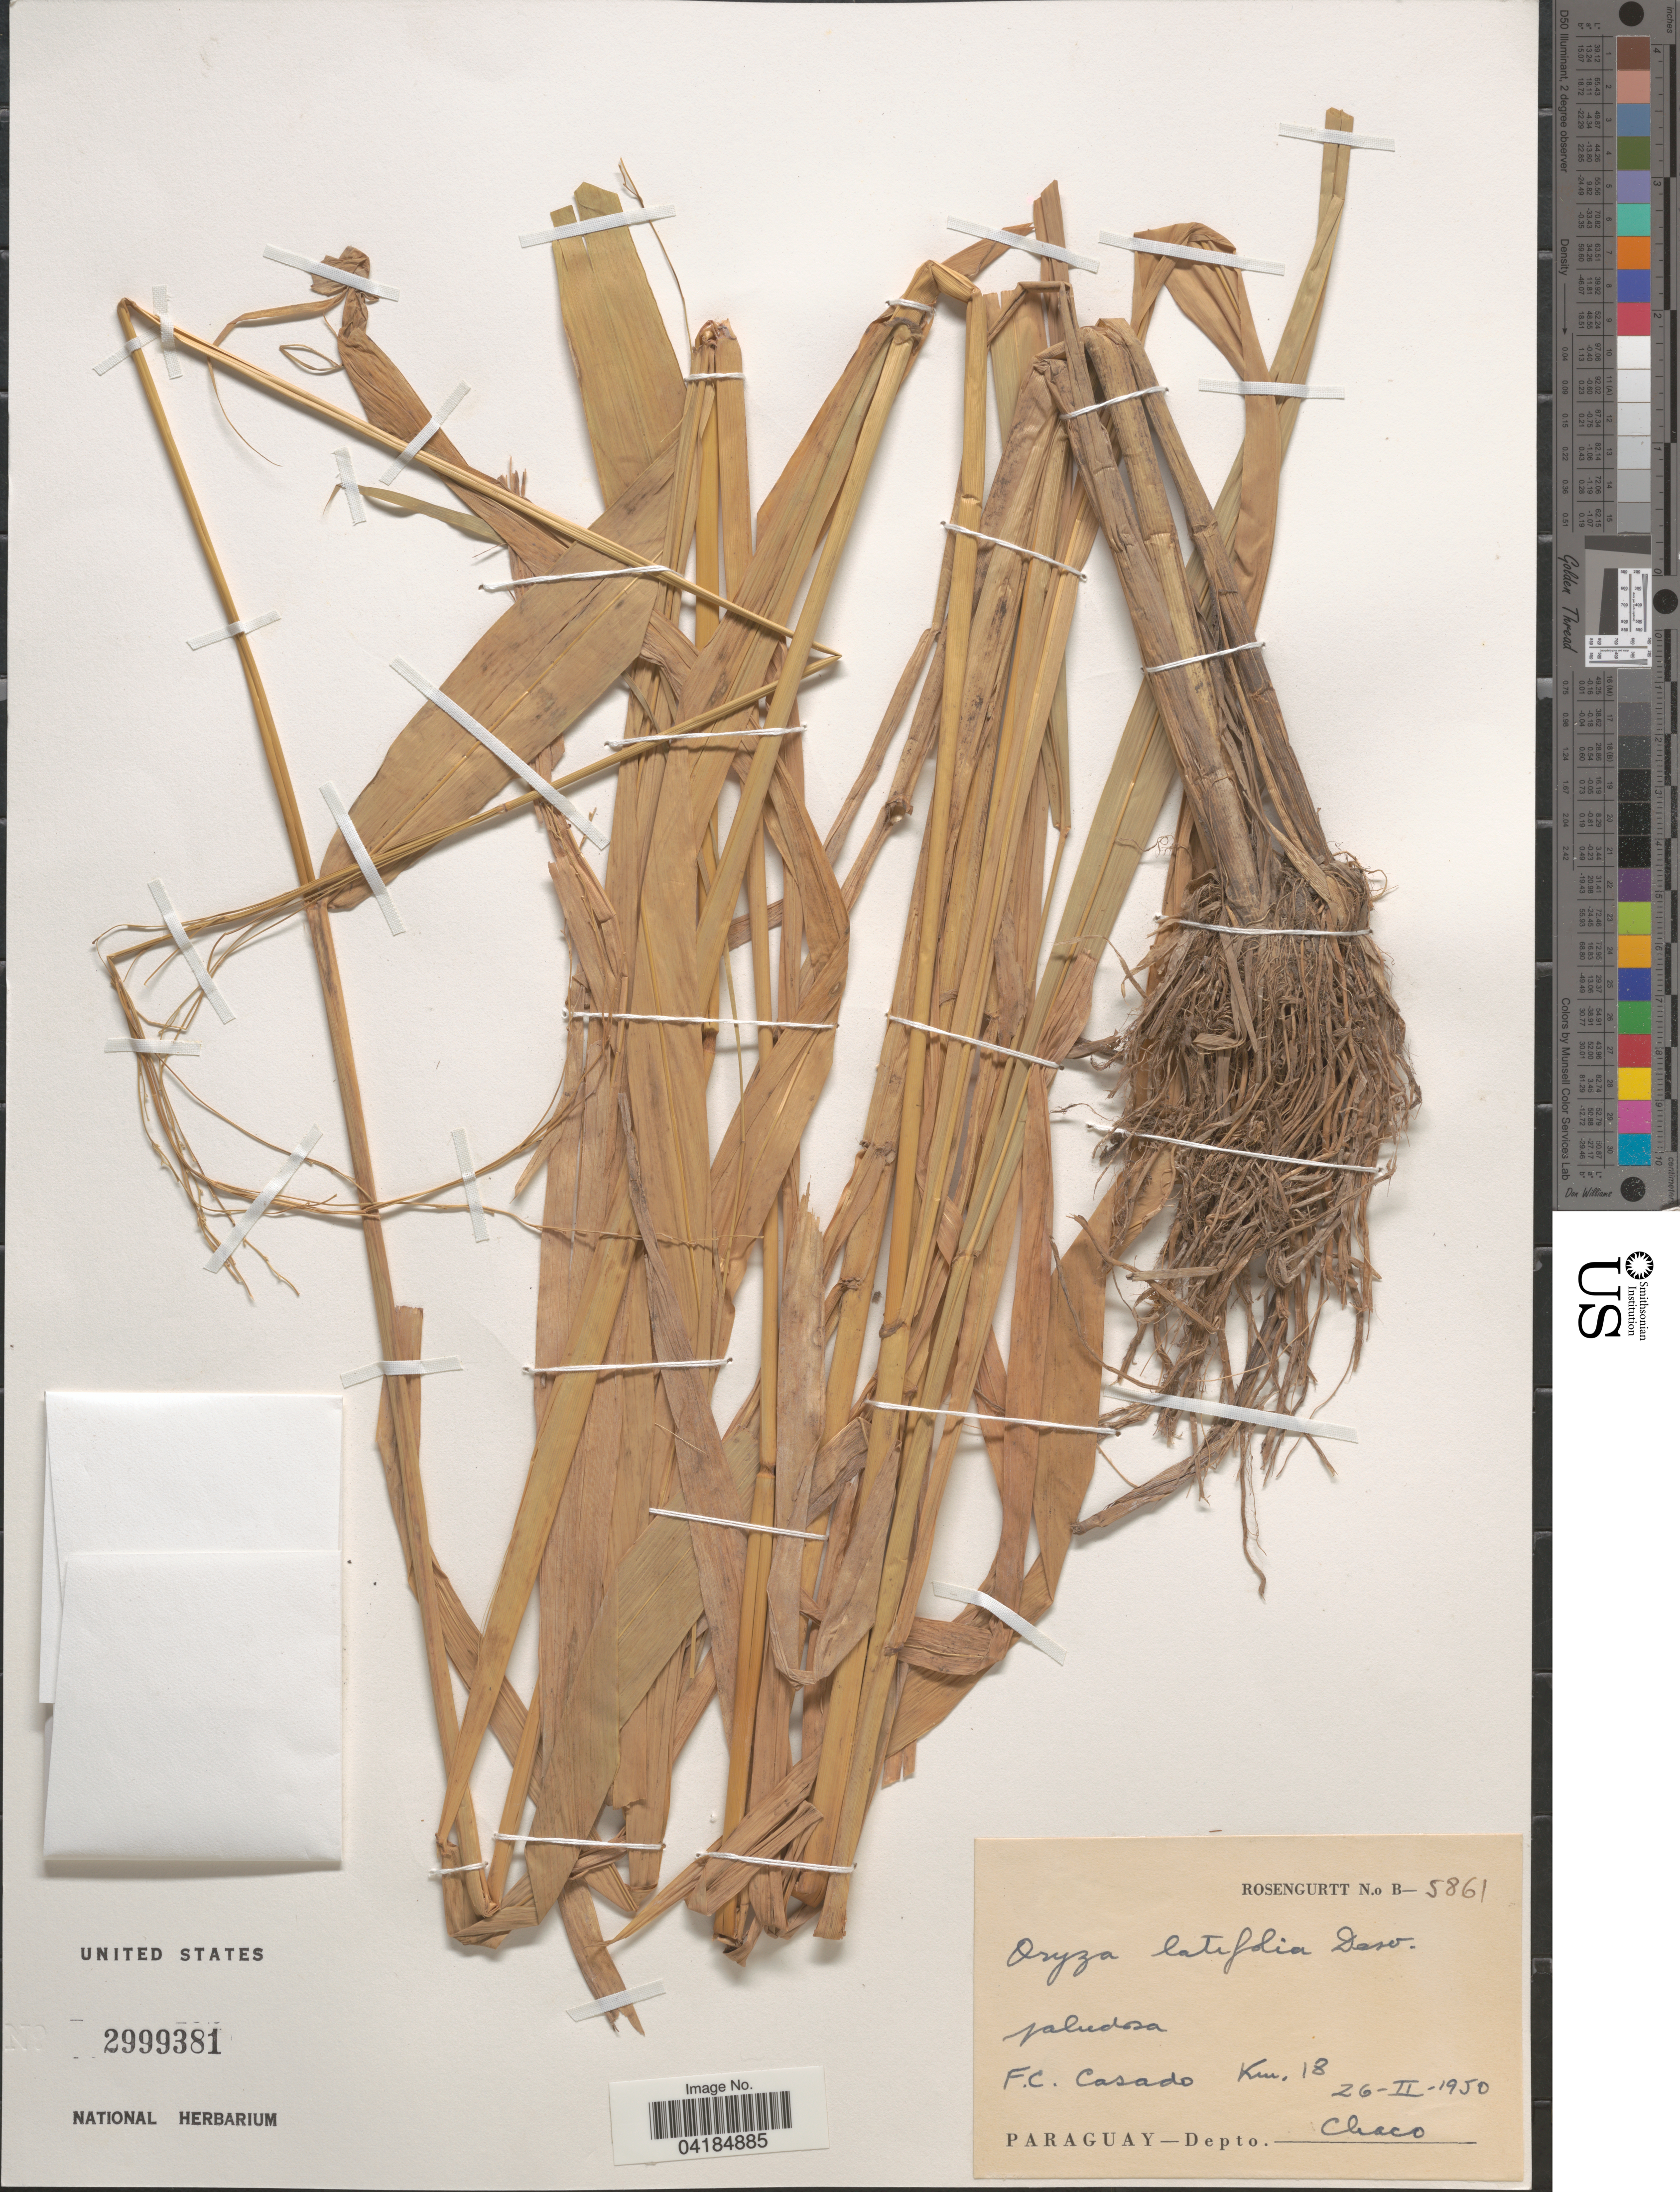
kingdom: Plantae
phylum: Tracheophyta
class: Liliopsida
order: Poales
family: Poaceae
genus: Oryza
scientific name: Oryza latifolia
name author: Desv.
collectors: Rosengurtt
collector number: B-5861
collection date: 1950-02-26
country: Paraguay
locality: F.C. Casado Km. 18. Depto. Chaco.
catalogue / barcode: US 2999381